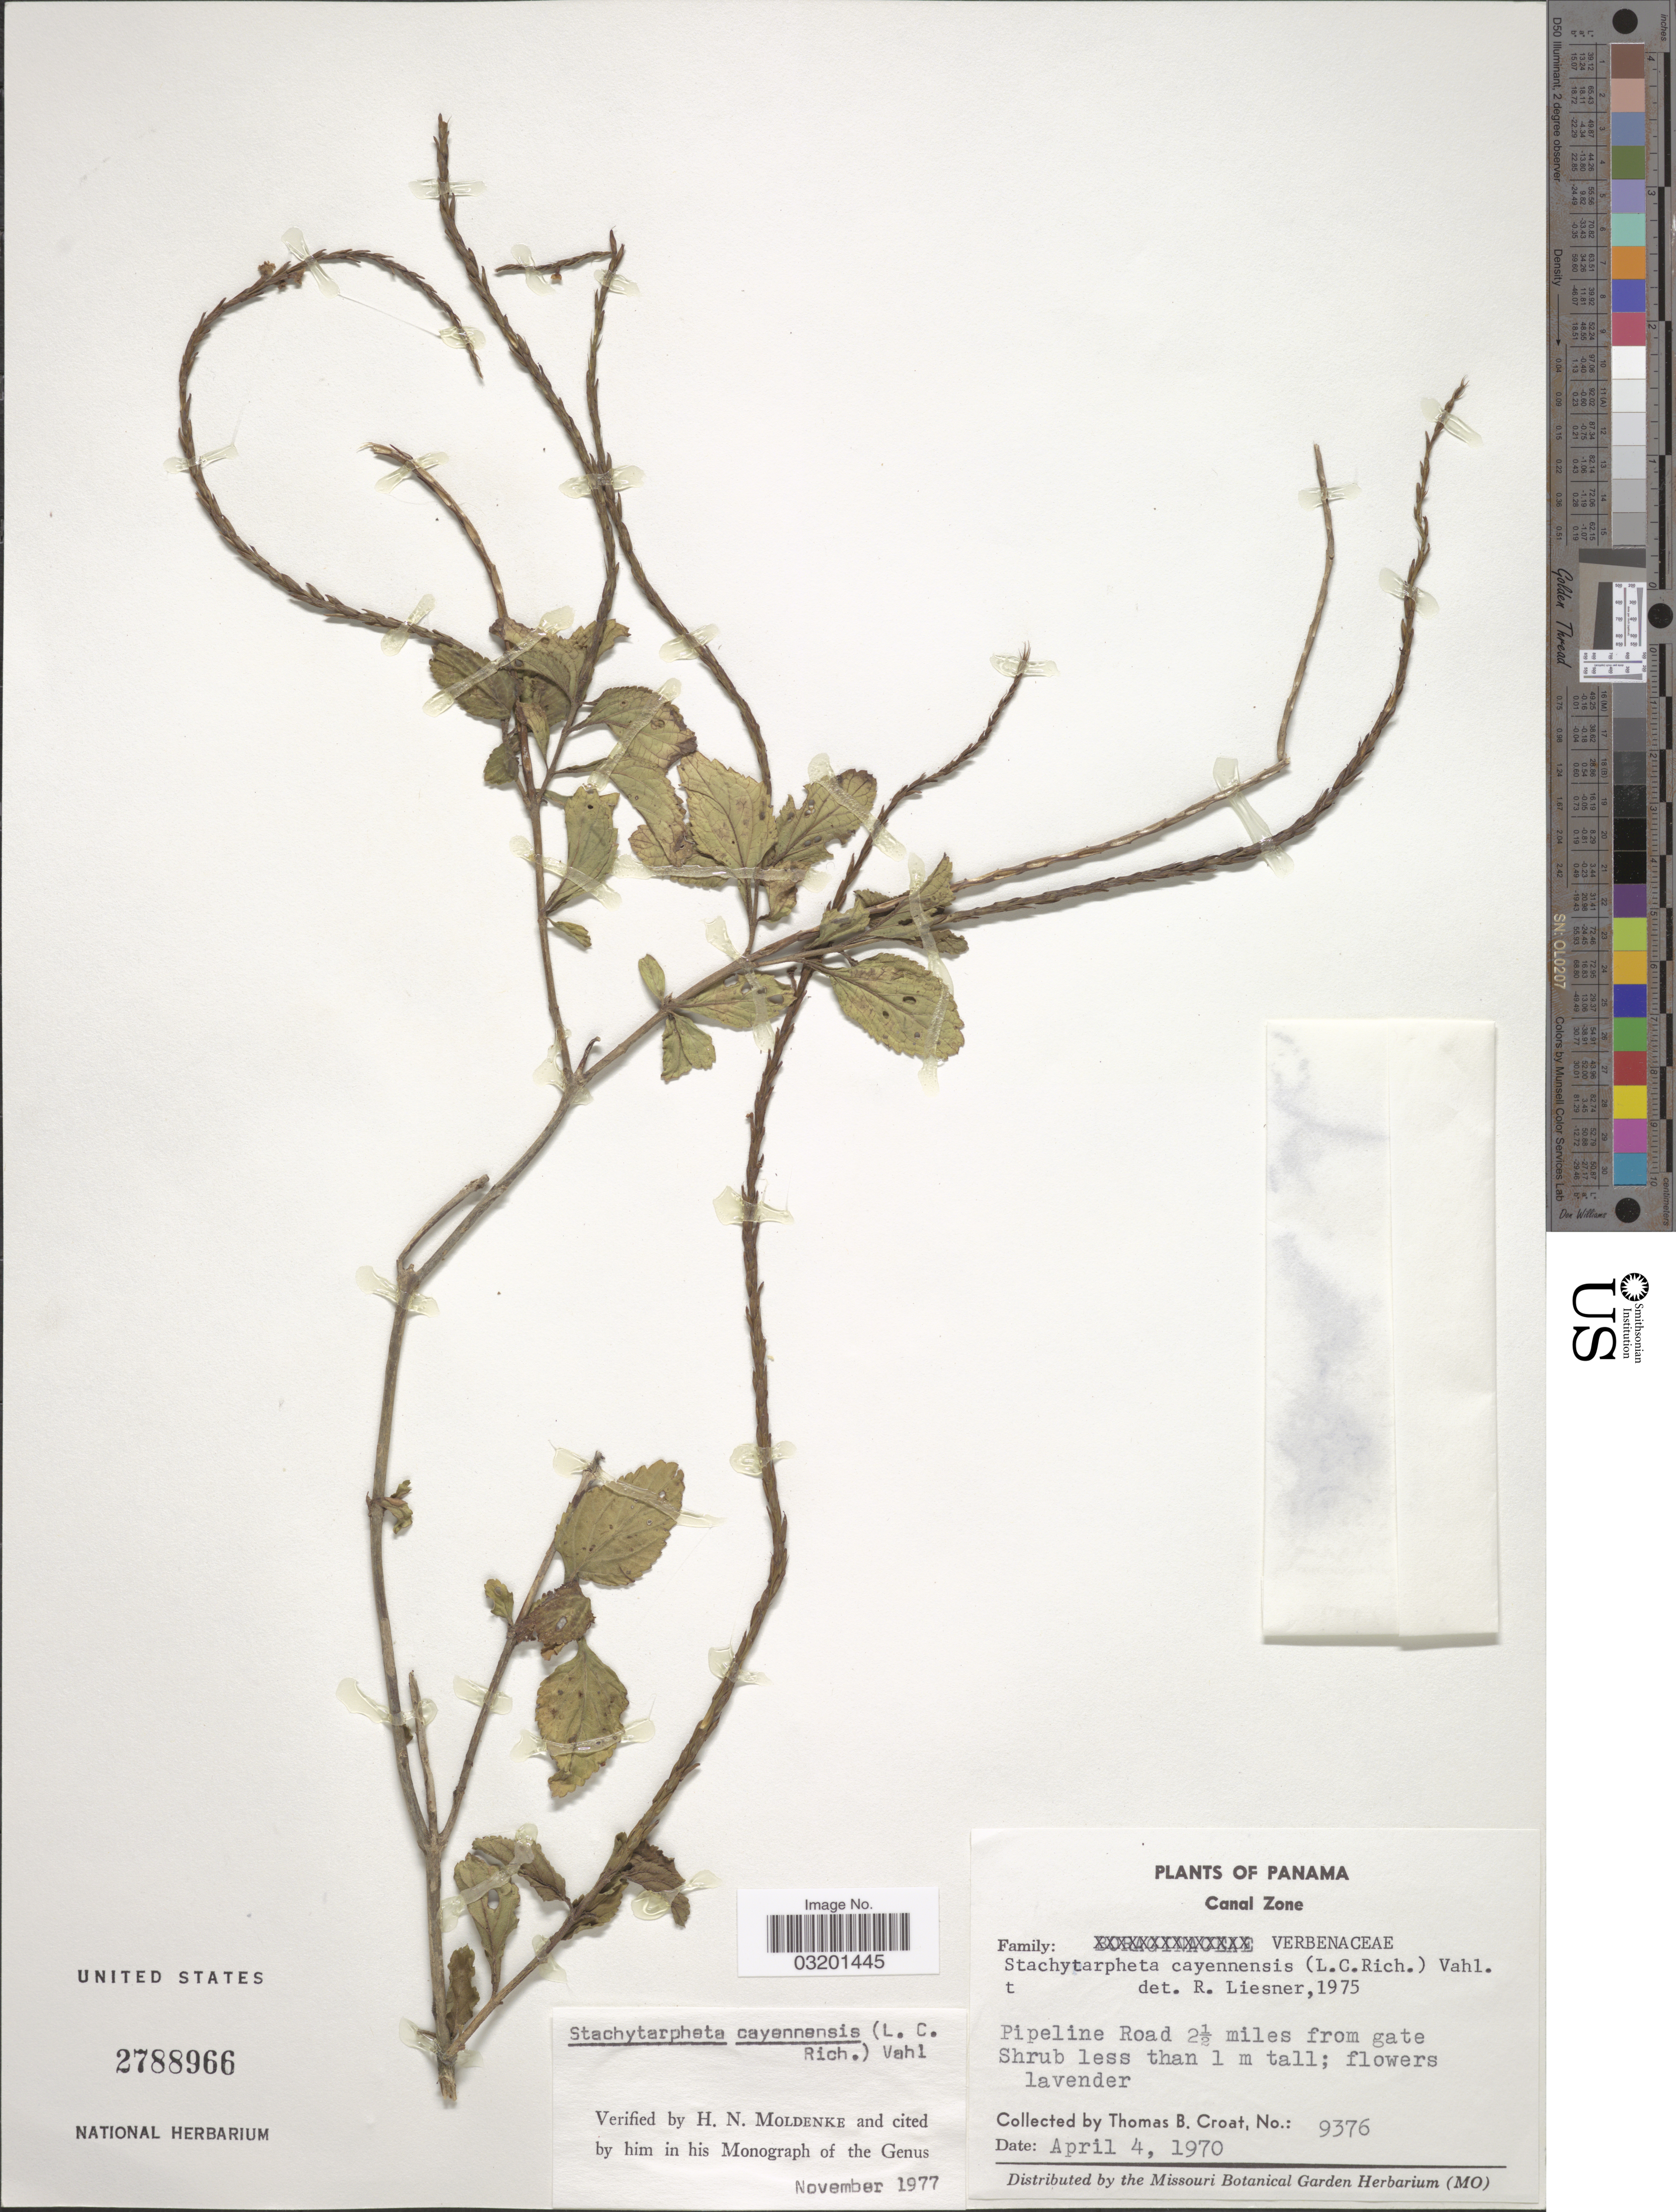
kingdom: Plantae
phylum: Tracheophyta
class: Magnoliopsida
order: Lamiales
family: Verbenaceae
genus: Stachytarpheta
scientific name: Stachytarpheta cayennensis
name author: (Rich.) Vahl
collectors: T. B. Croat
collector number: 9376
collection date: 1970-04-04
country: Panama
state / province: Colón / Panamá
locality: Canal Zone, Pipeline Road 2½ miles from gate.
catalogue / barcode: US 2788966